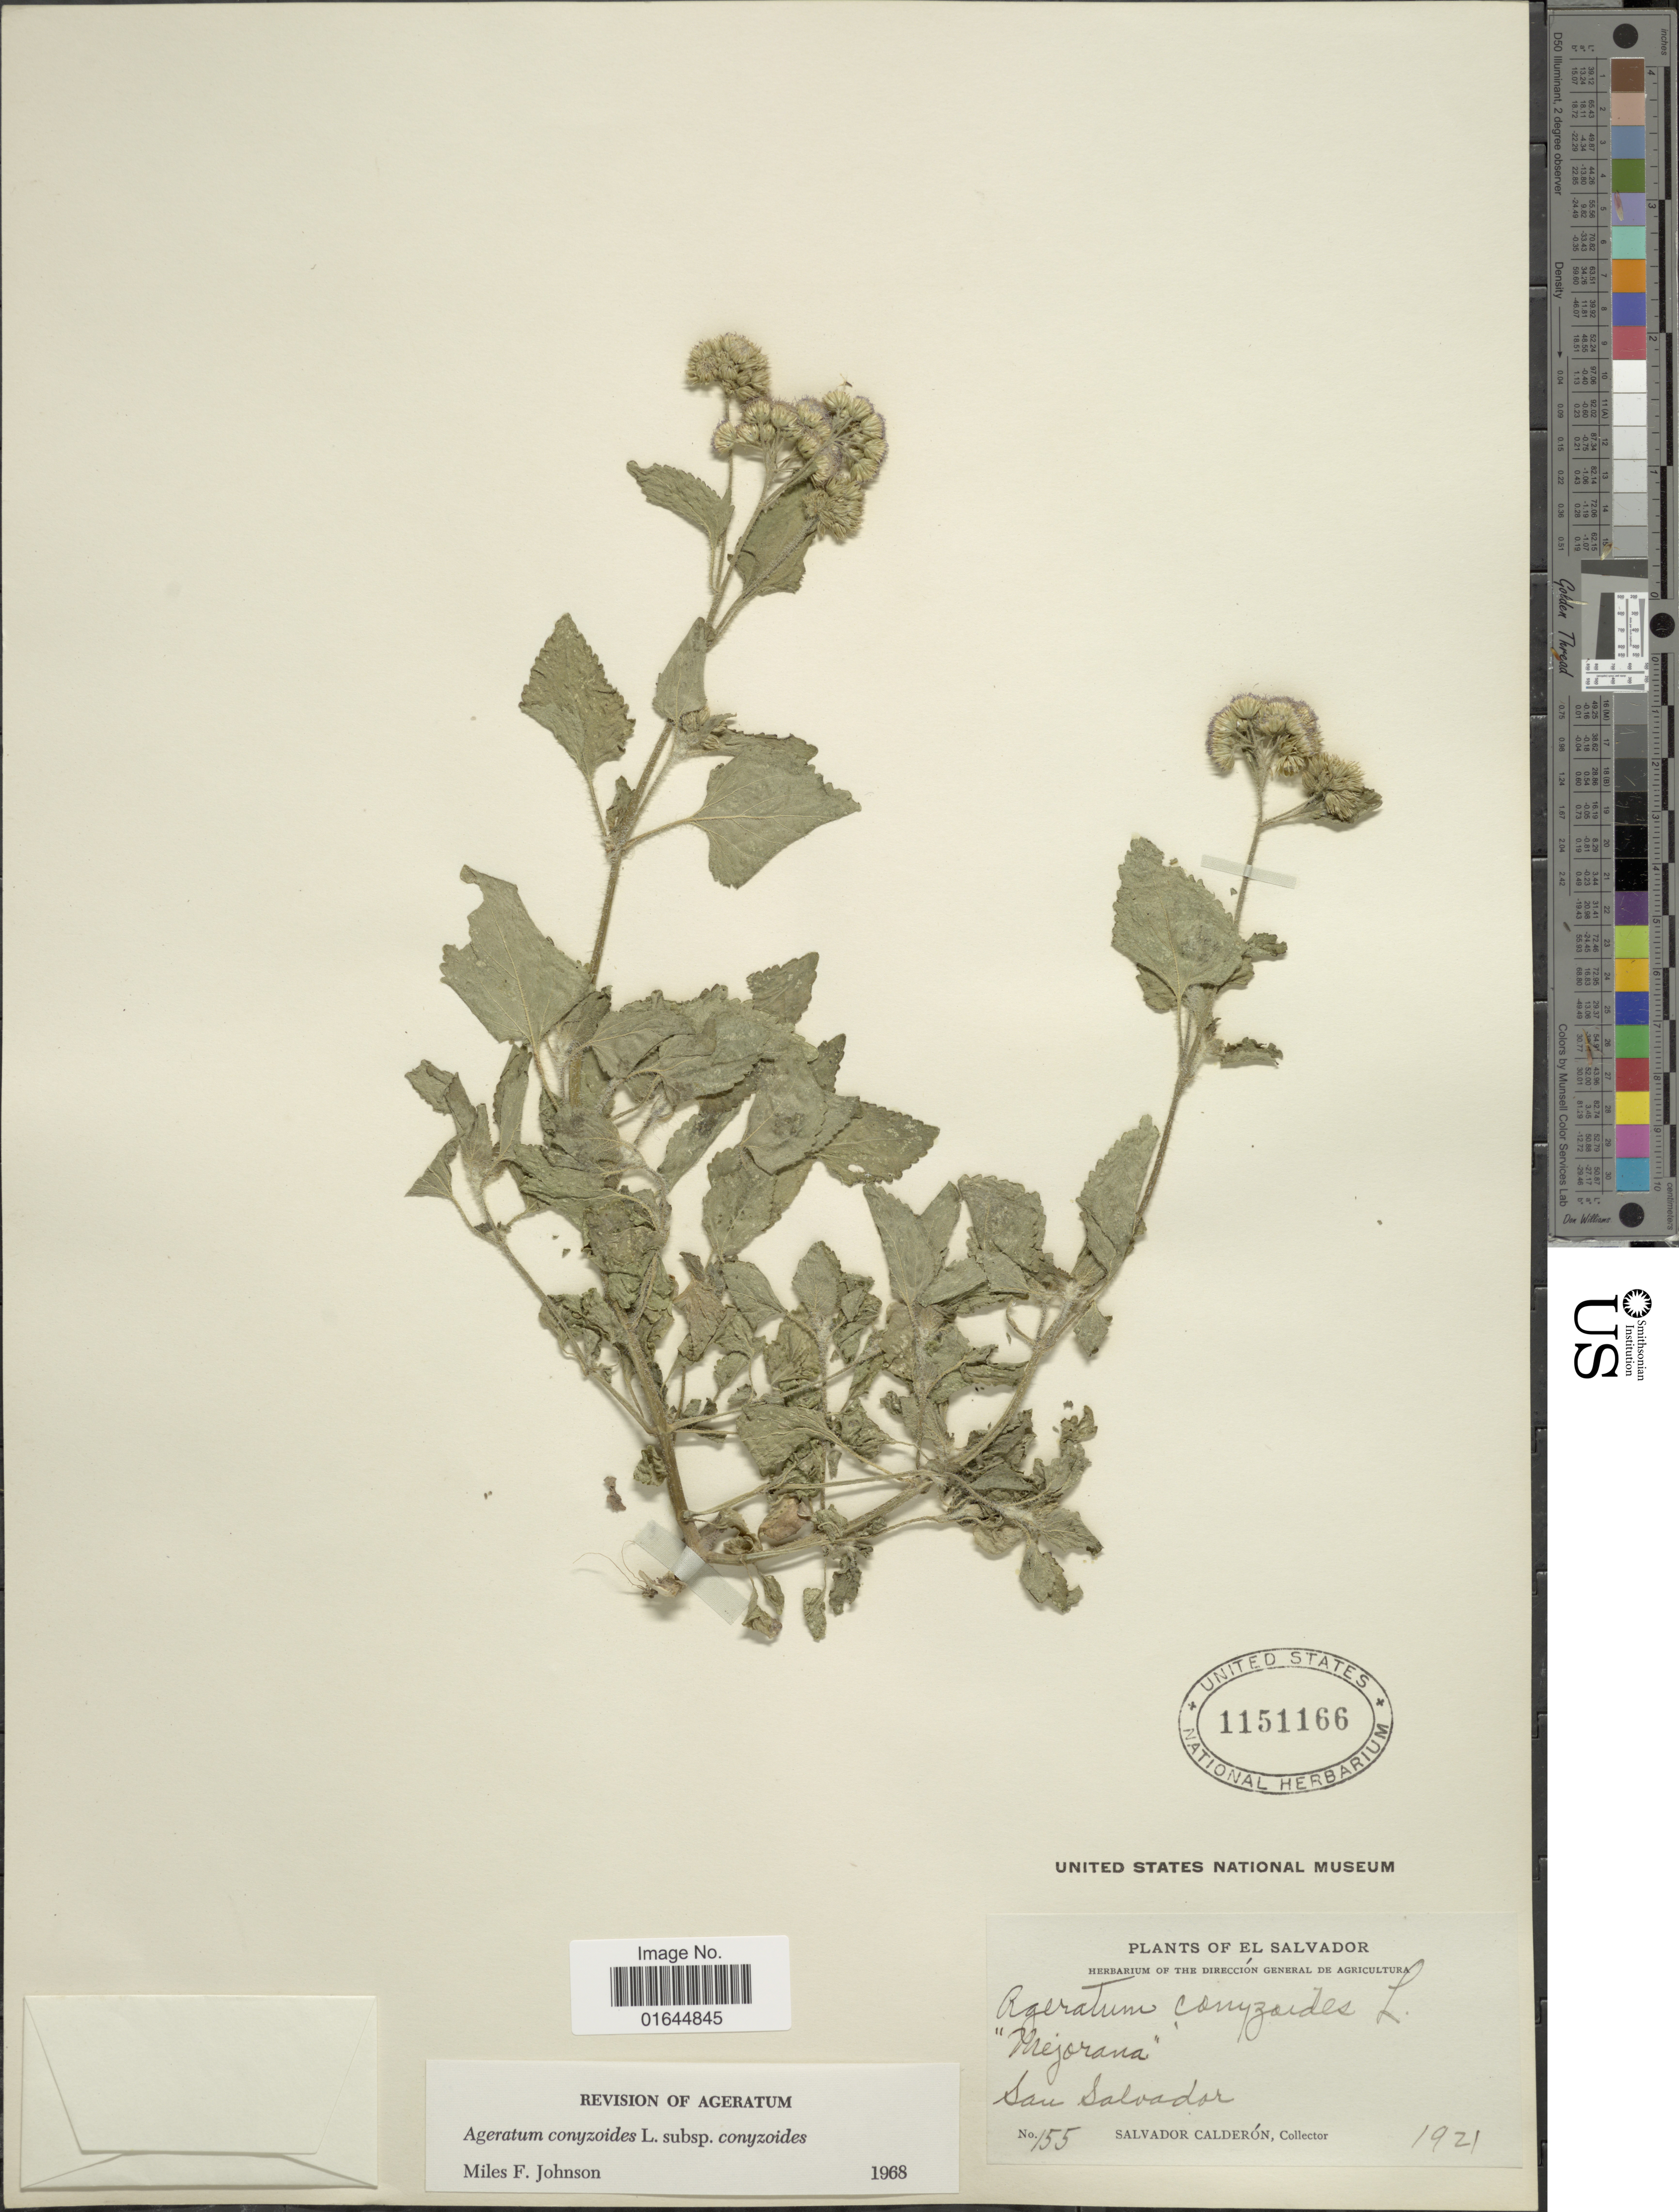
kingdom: Plantae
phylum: Tracheophyta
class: Magnoliopsida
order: Asterales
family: Asteraceae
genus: Ageratum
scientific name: Ageratum houstonianum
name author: Mill.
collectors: S. Calderón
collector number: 155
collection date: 1921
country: El Salvador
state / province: San Salvador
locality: El Salvador, San Salvador, "Mejorana".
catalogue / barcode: US 1151166